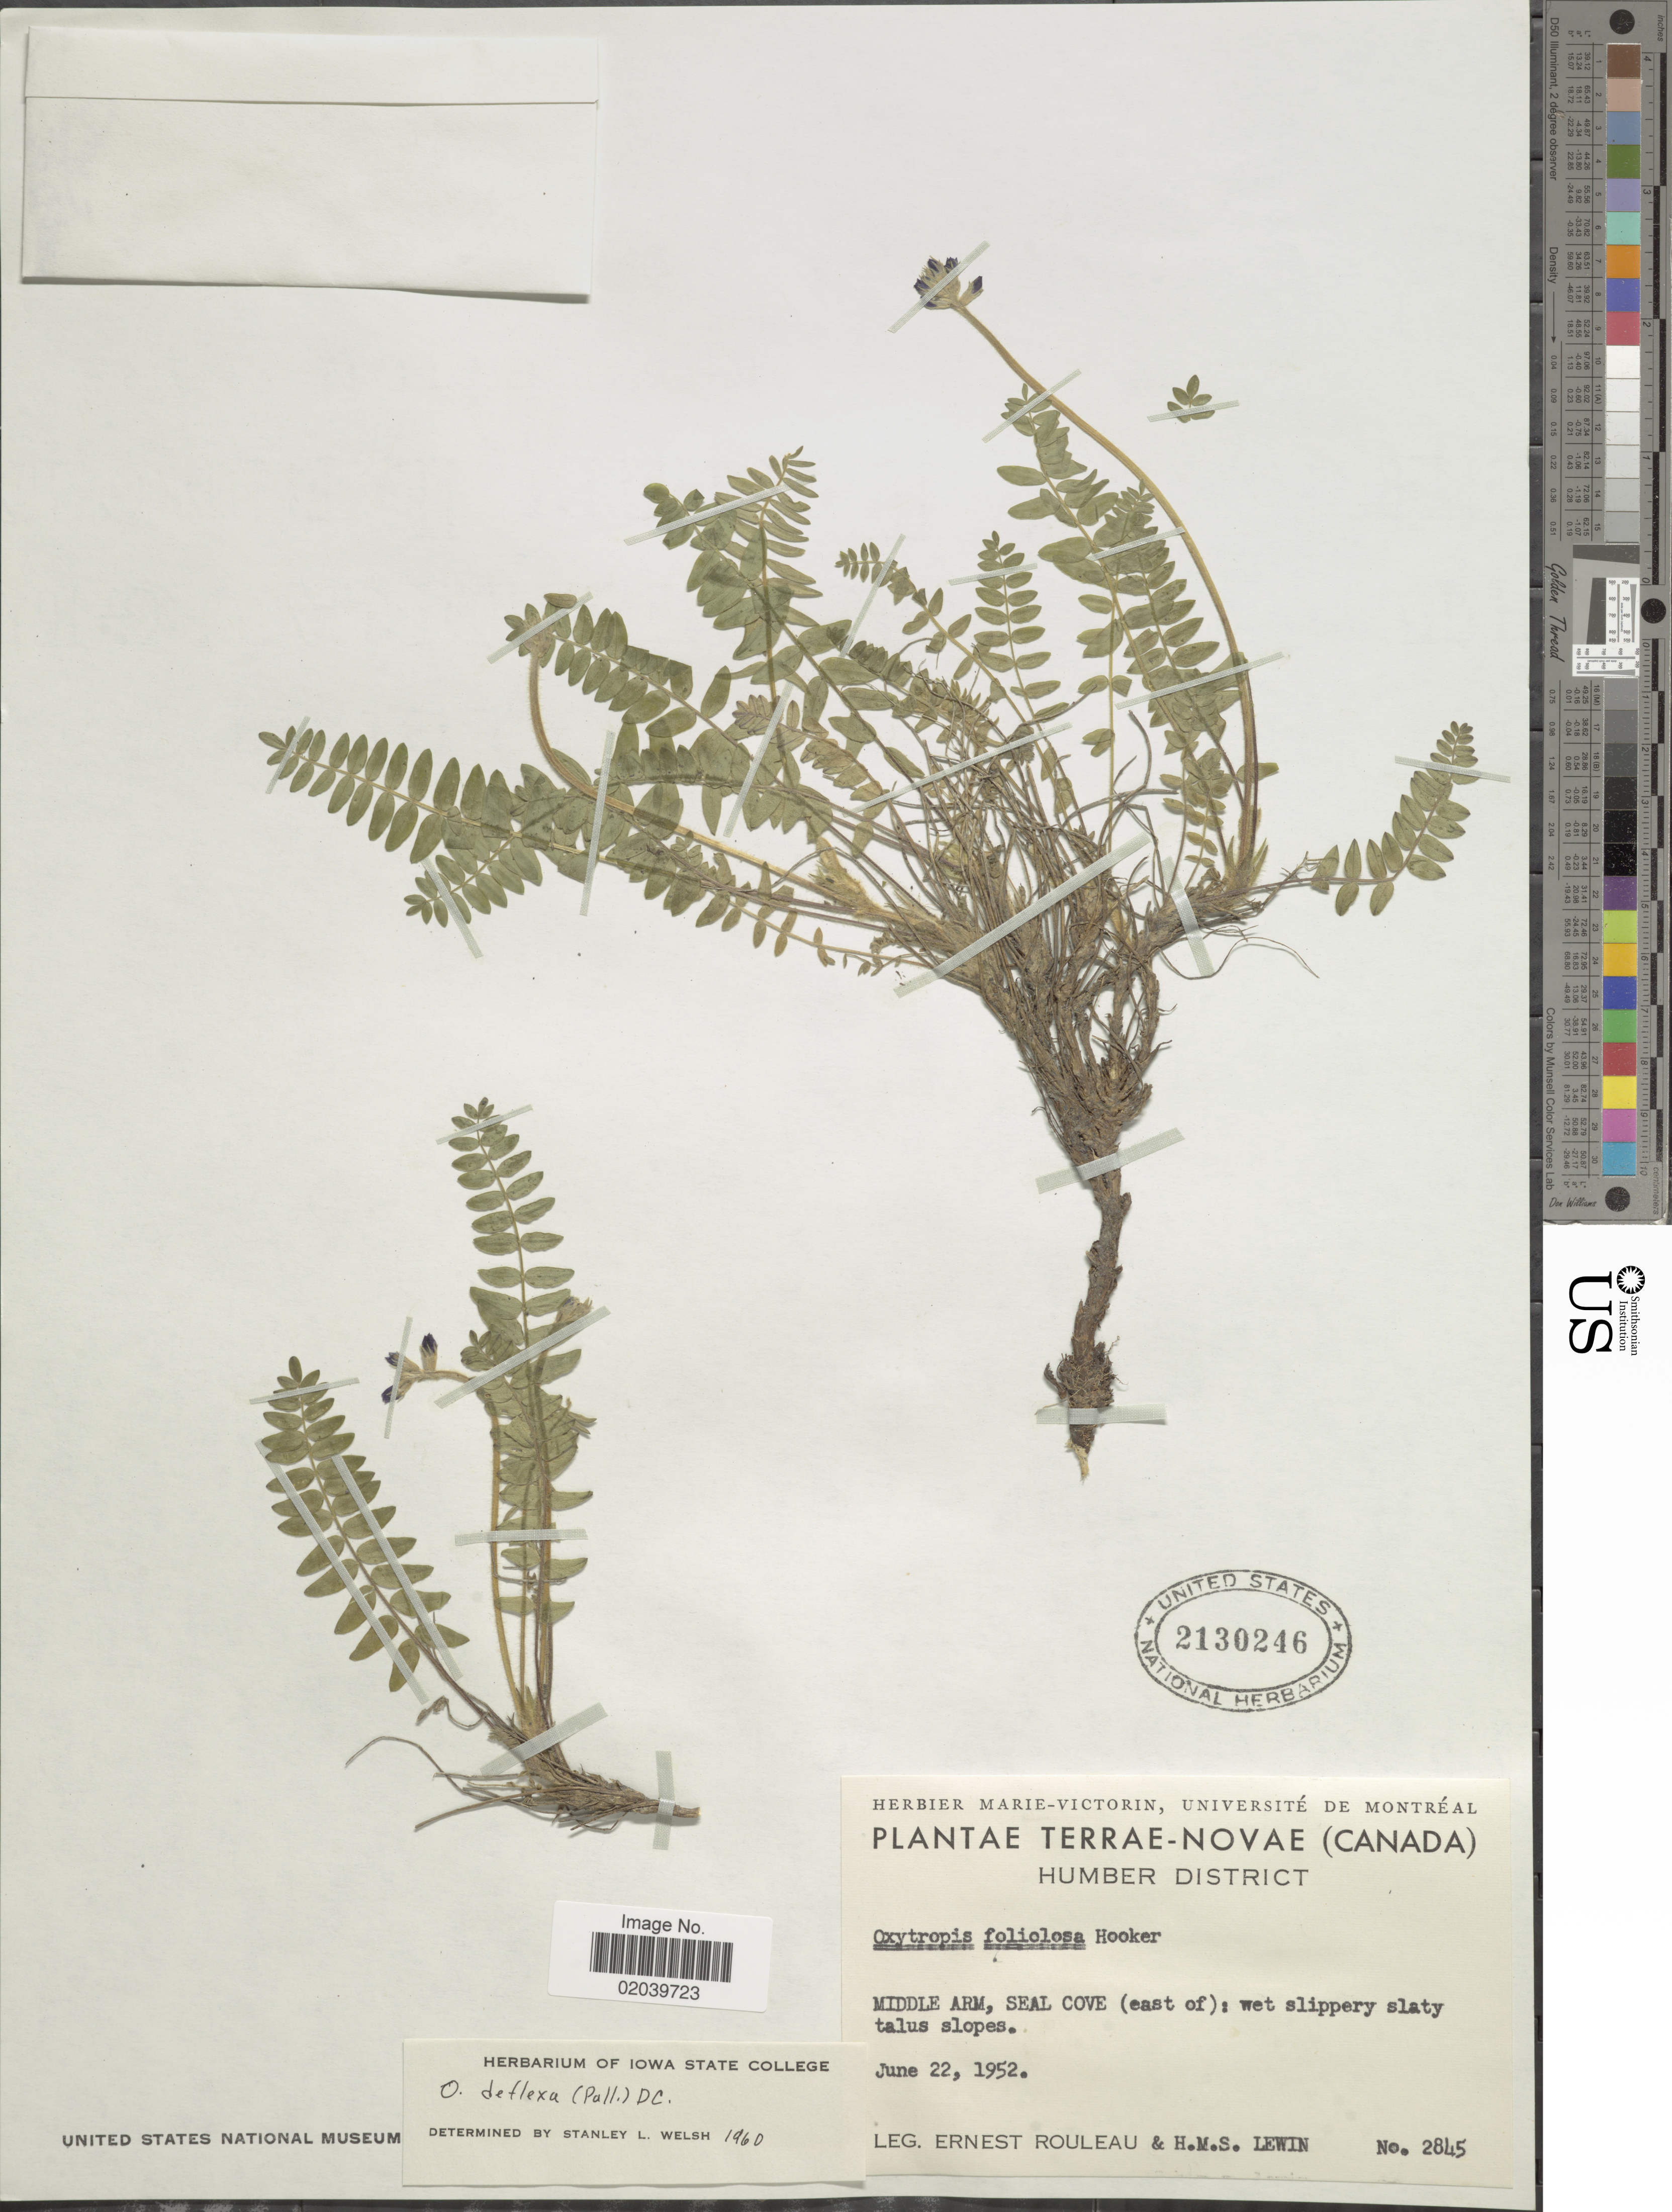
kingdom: Plantae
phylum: Tracheophyta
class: Magnoliopsida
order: Fabales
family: Fabaceae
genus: Oxytropis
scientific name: Oxytropis deflexa var. foliolosa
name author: (Hook.) Barneby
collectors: E. Rouleau & H. Lewin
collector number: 2845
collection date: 1952-06-22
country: Canada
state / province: Newfoundland and Labrador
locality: Terrae-Novae. Humber District. Middle Arm. Seal Cove (east of): wet slippery slaty talus slopes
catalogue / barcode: US 2130246